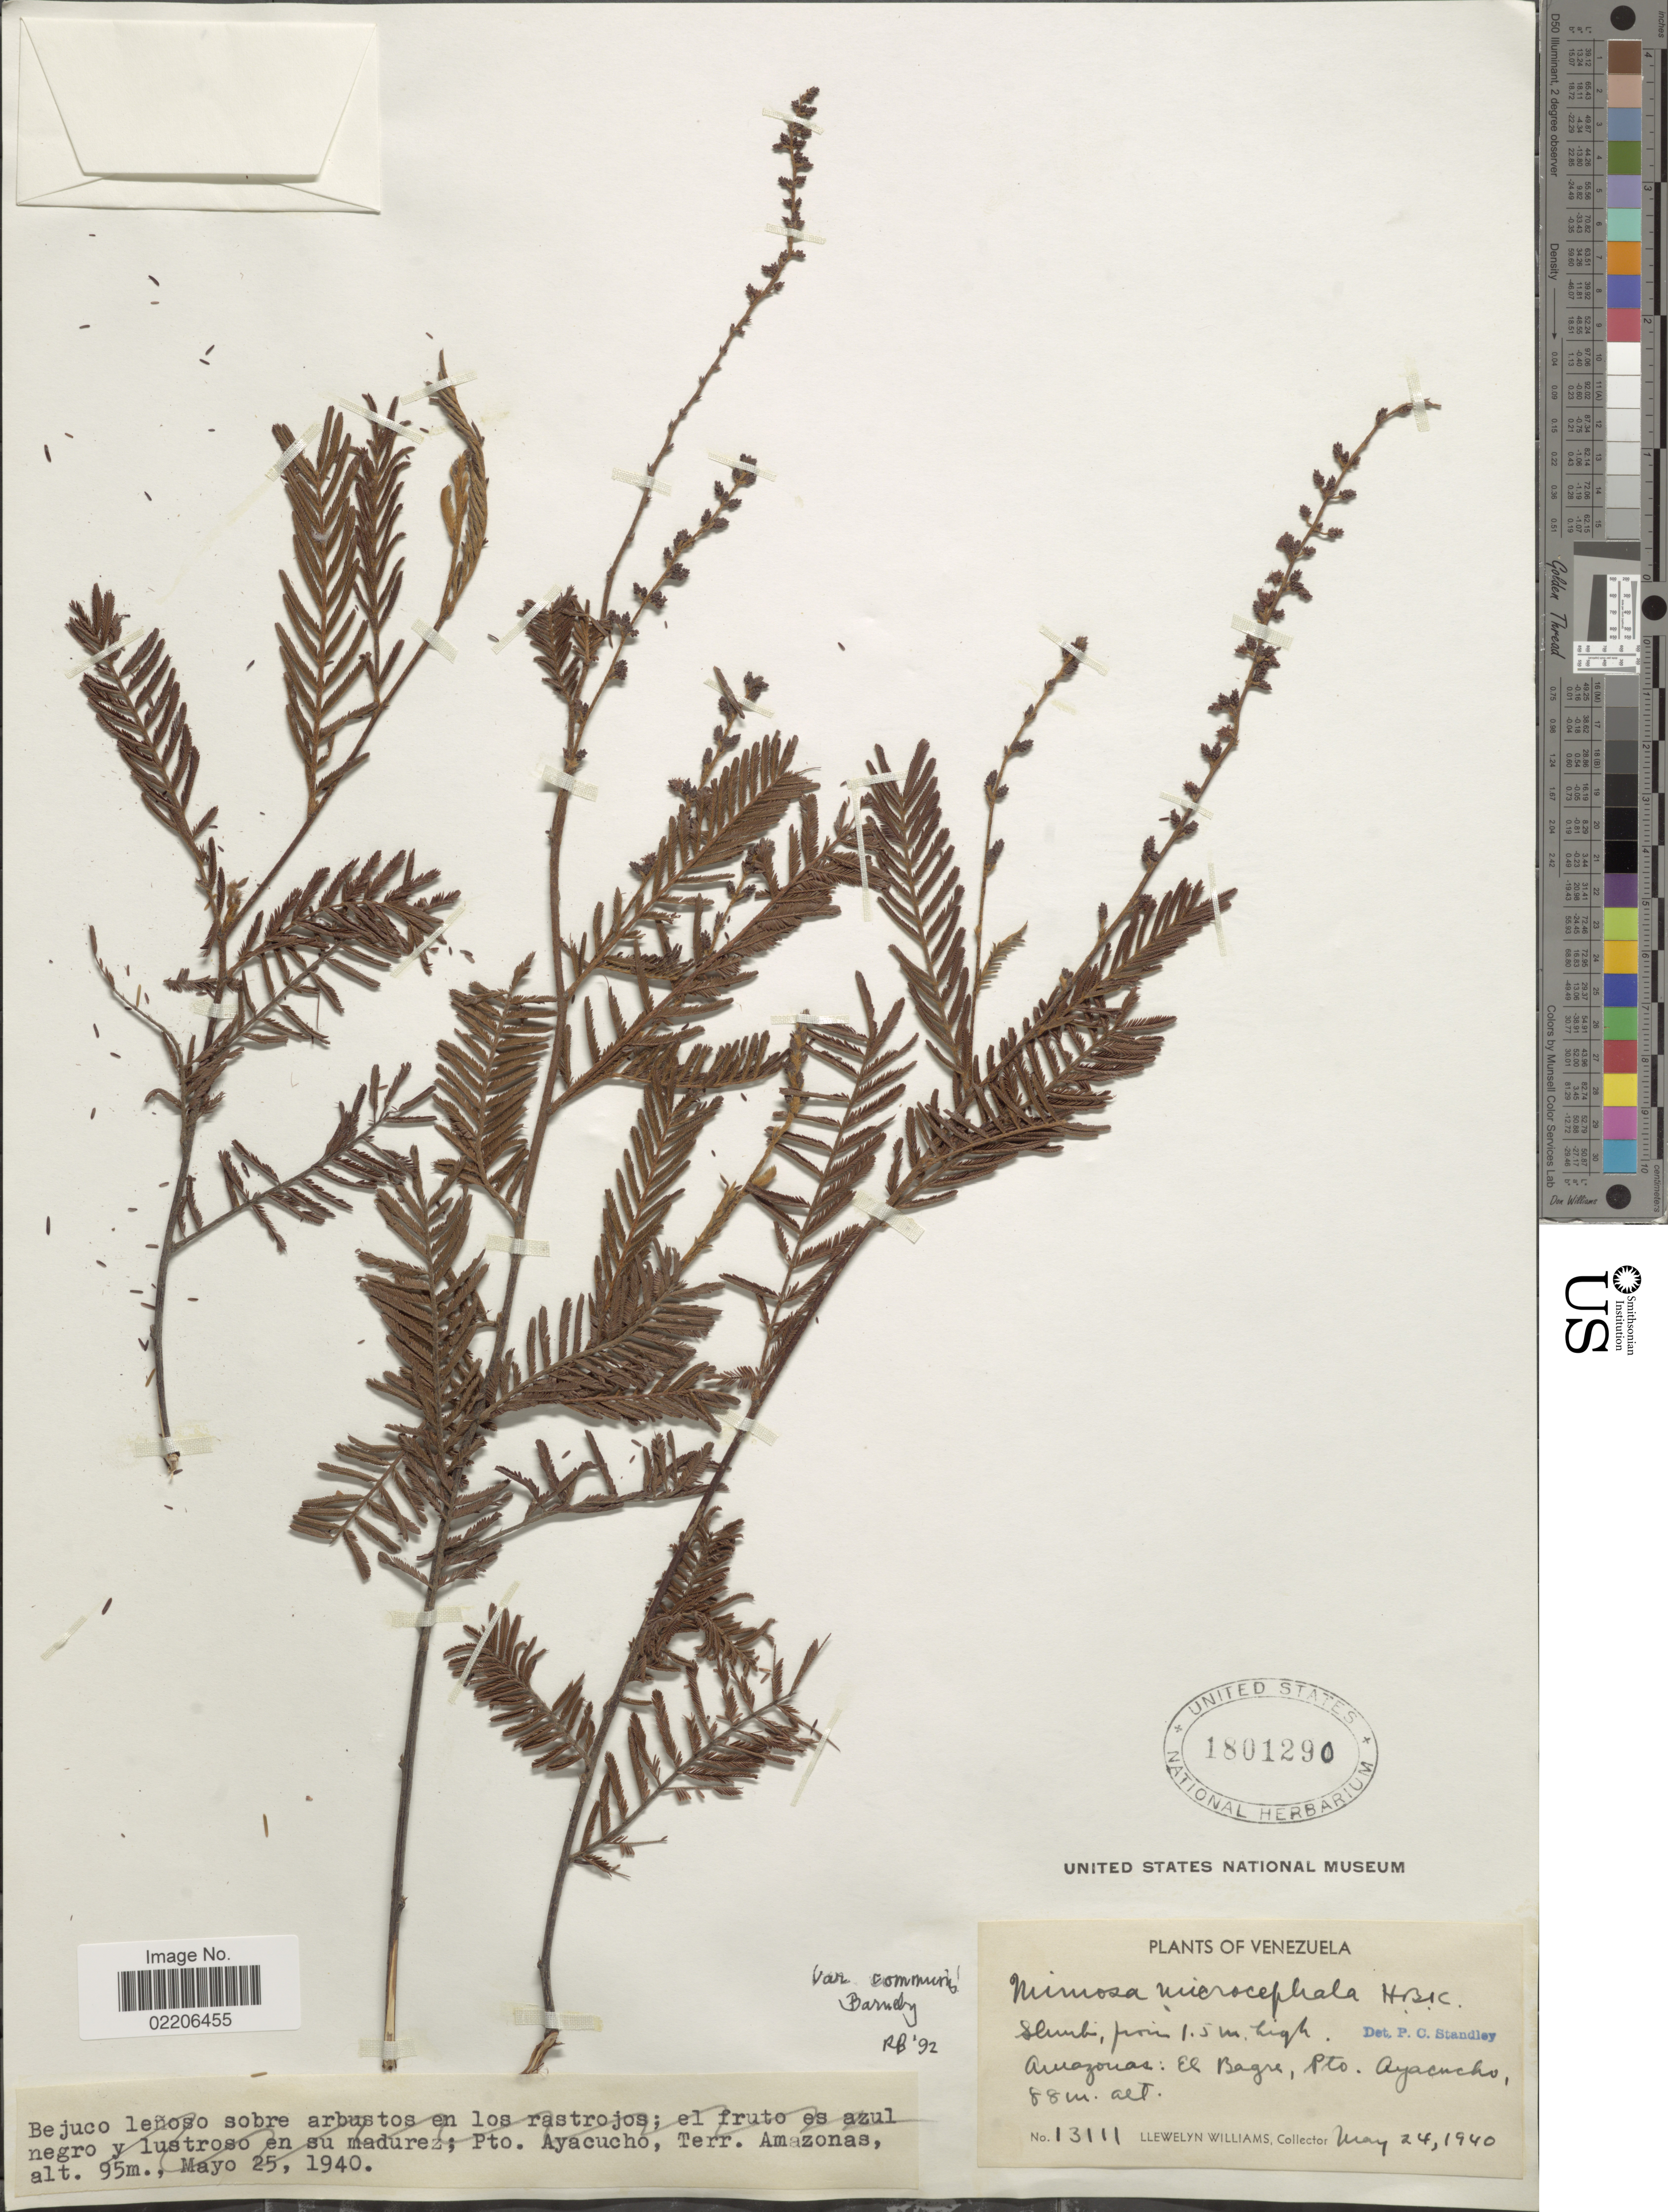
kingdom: Plantae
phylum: Tracheophyta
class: Magnoliopsida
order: Fabales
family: Fabaceae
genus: Mimosa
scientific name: Mimosa microcephala var. communis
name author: Barneby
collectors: Ll. Williams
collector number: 13111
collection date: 1940-05-24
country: Venezuela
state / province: Amazonas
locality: El Bagre, Pto. Ayacucho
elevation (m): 88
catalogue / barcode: US 1801290